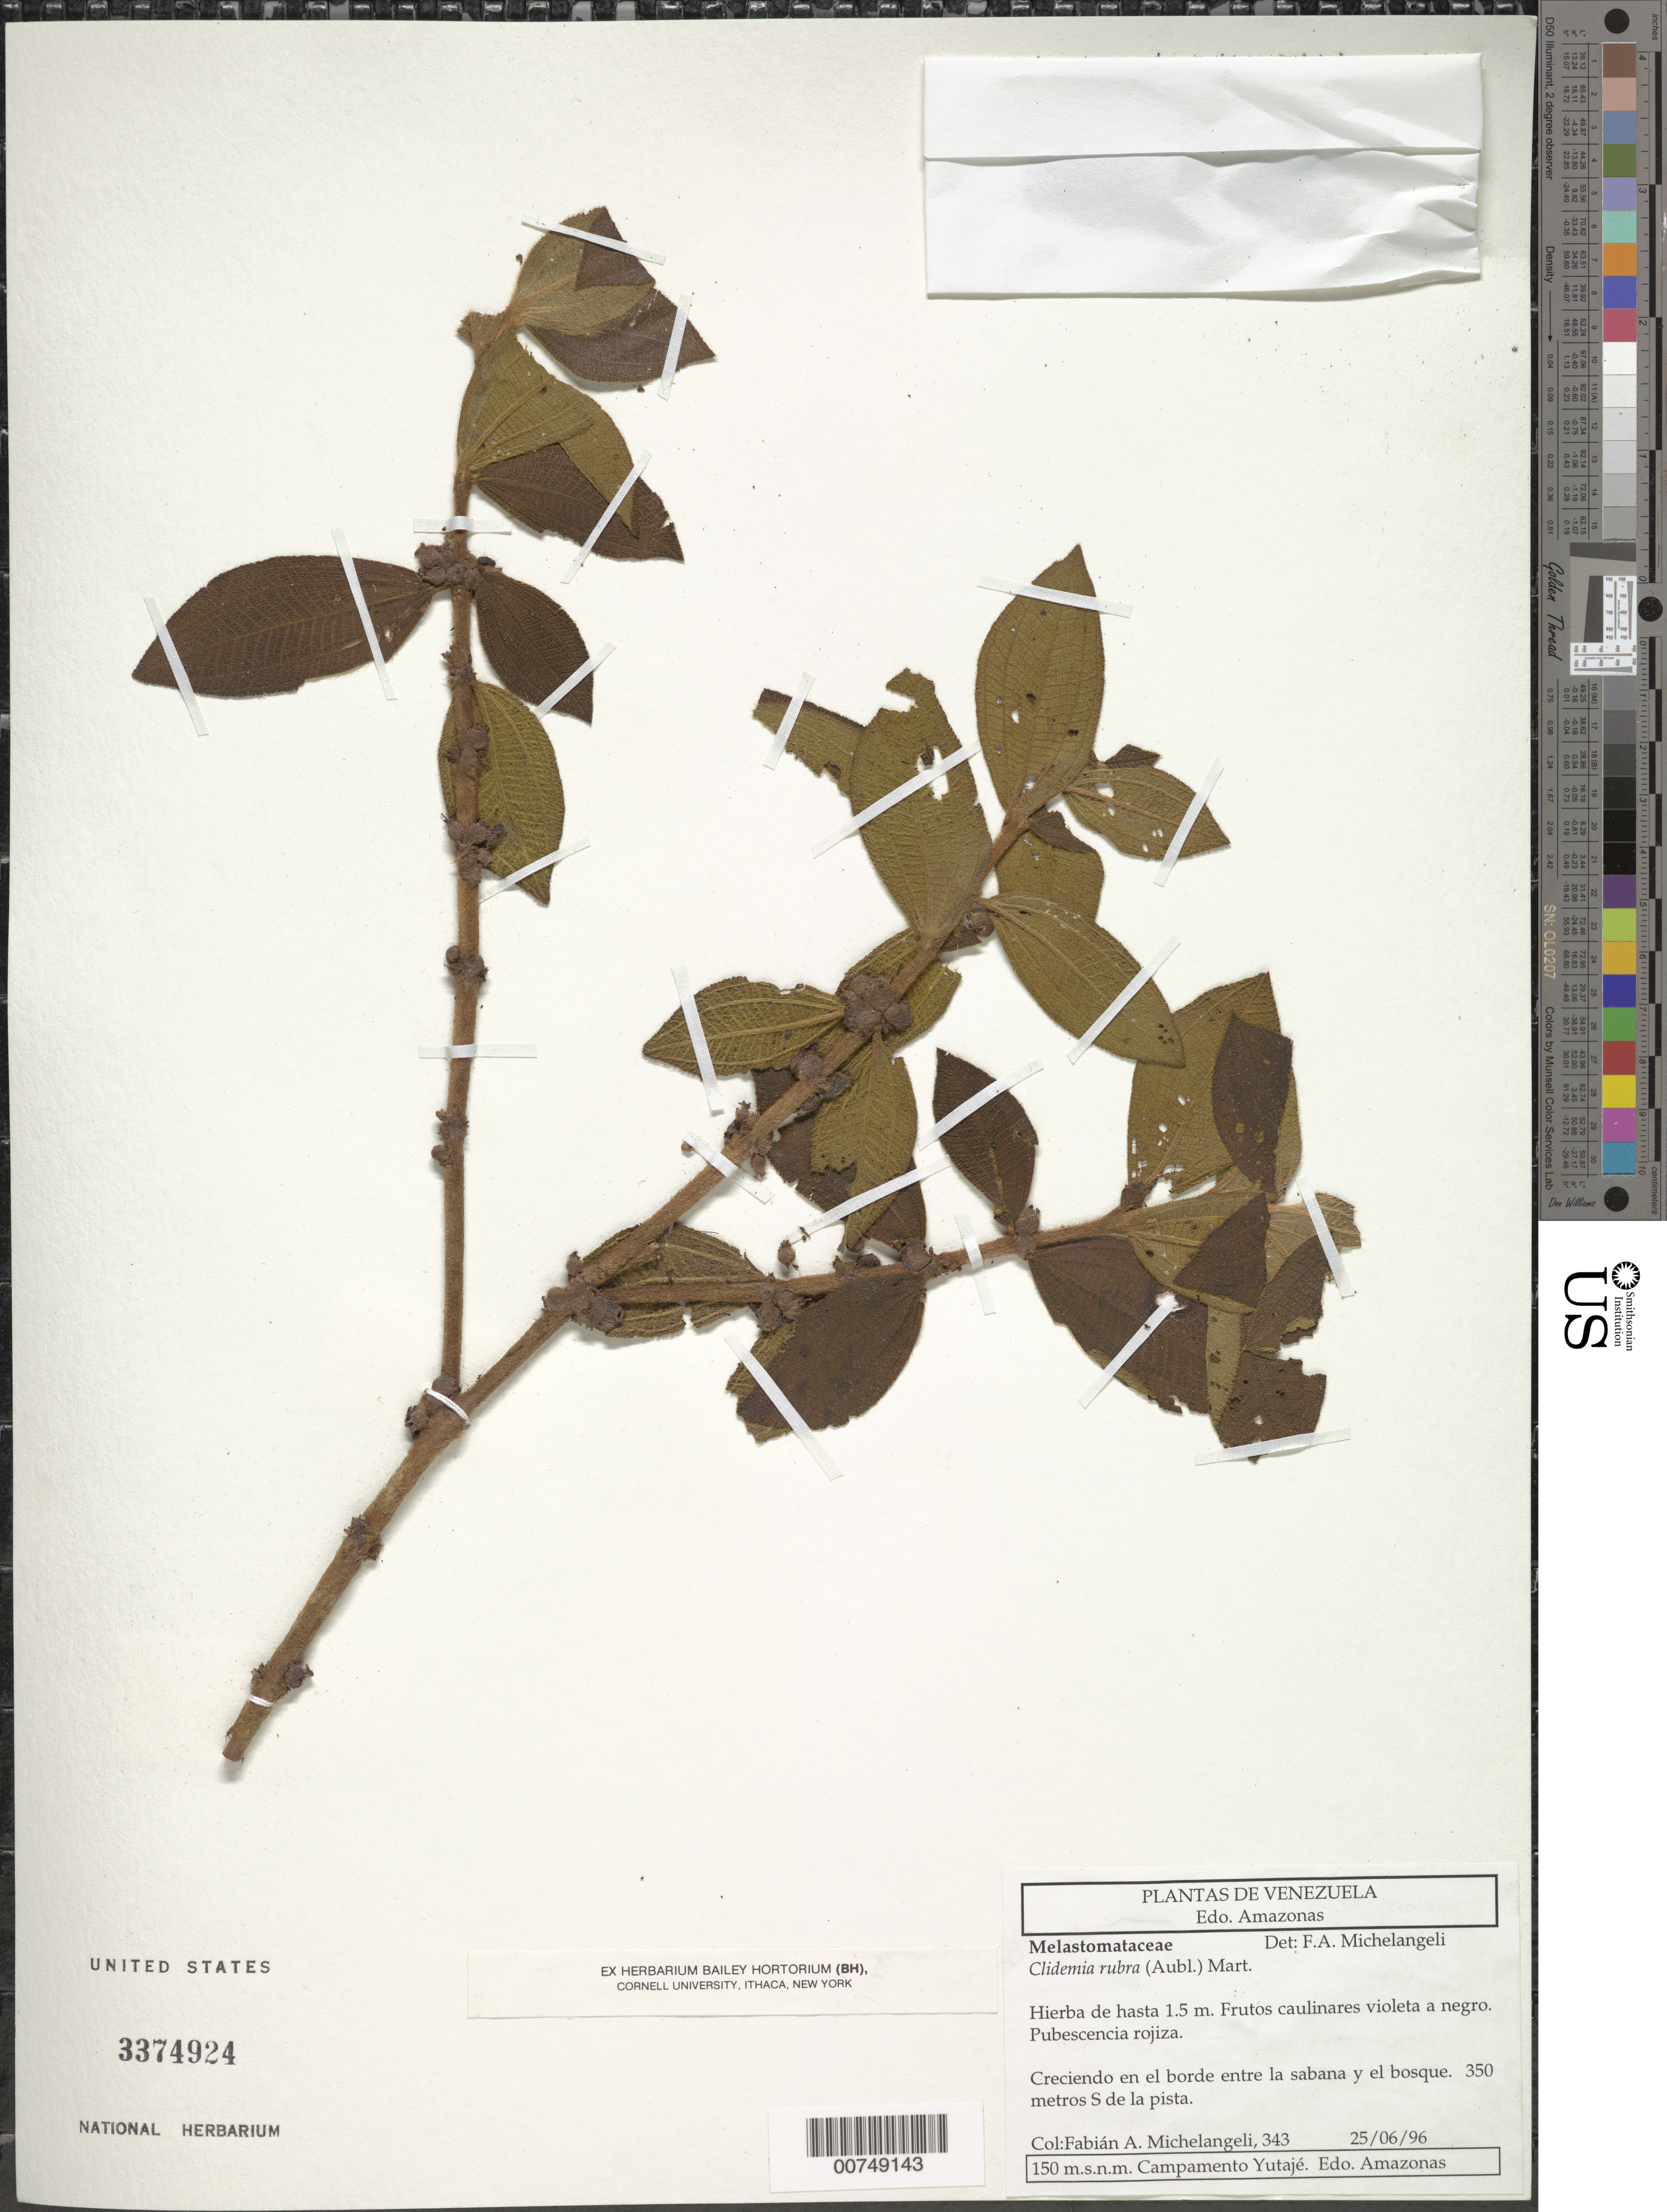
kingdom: Plantae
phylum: Tracheophyta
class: Magnoliopsida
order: Myrtales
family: Melastomataceae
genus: Clidemia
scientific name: Clidemia rubra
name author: (Aubl.) Mart.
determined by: Michelangeli, F. A.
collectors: F. A. Michelangeli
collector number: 343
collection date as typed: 25-Jun-96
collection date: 1996-06-25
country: Venezuela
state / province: Amazonas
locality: Campamento Yutajé, 350 metros S de la pista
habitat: Creciendo en el borde entre la sabana y el bosque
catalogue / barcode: US 3374924